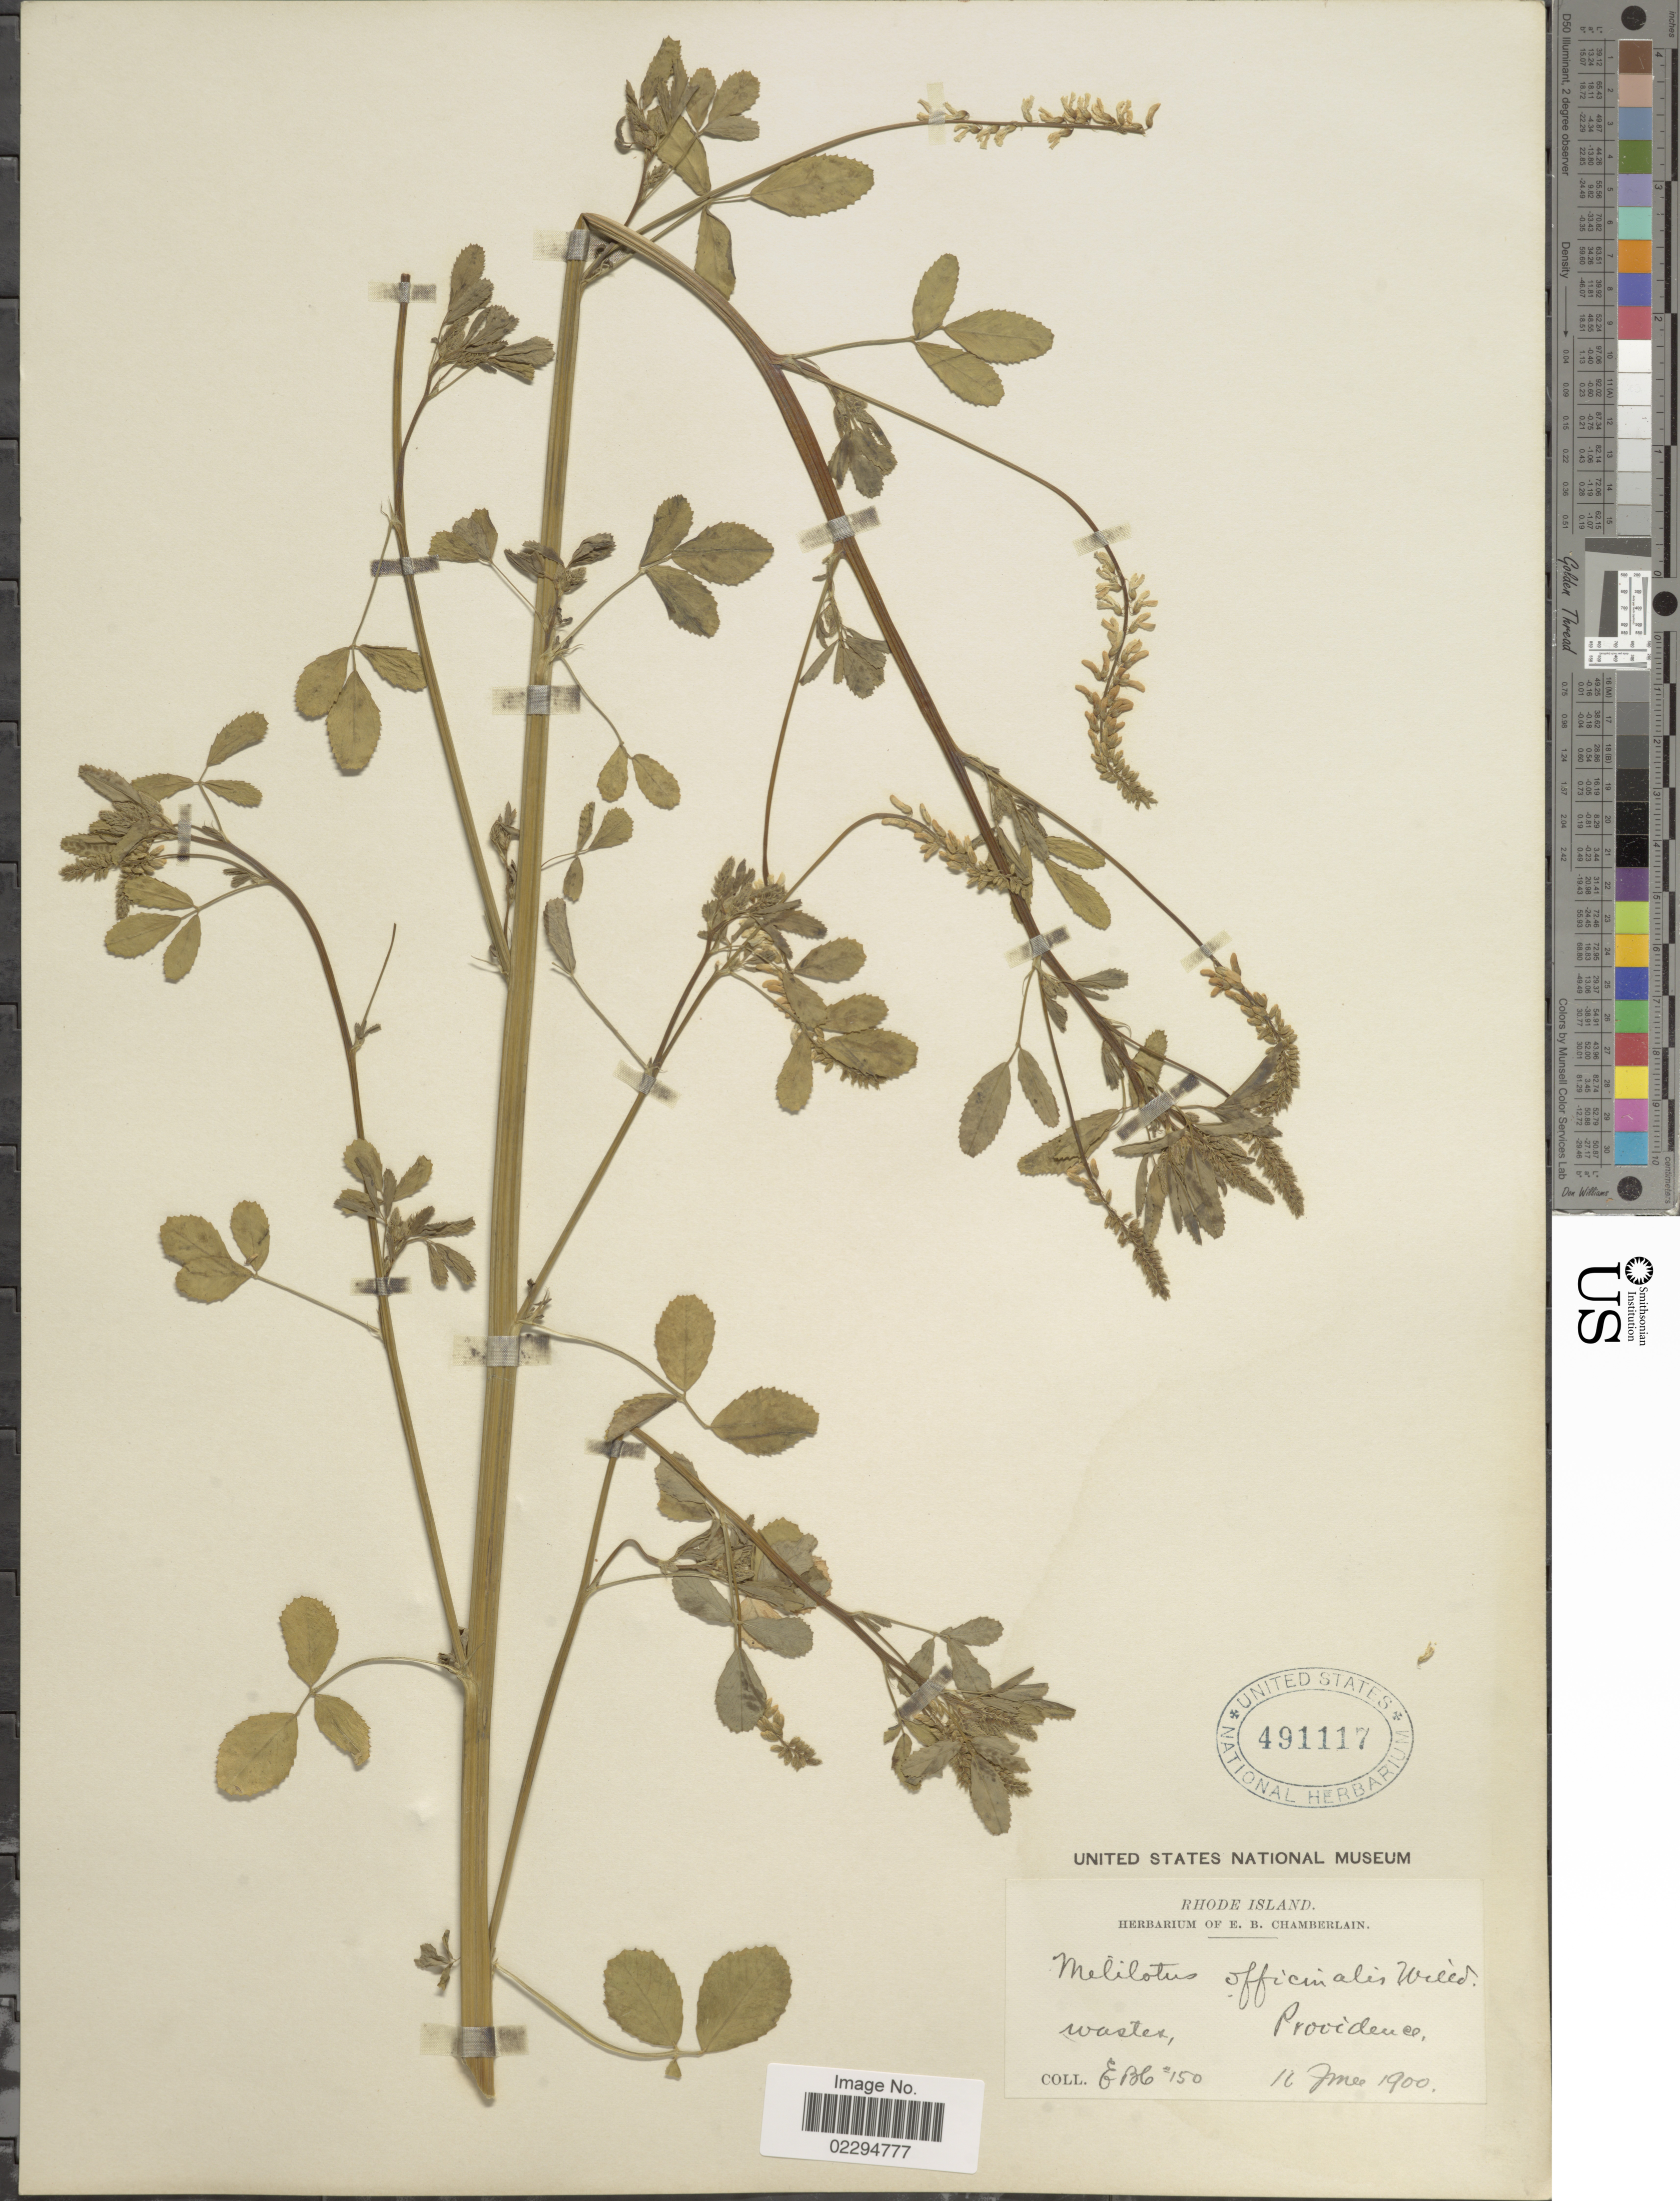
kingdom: Plantae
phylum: Tracheophyta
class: Magnoliopsida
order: Fabales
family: Fabaceae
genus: Melilotus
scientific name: Melilotus officinalis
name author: (L.) Lam.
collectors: E. Chamberlain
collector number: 150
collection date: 1900-06-11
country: United States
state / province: Rhode Island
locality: Providence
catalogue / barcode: US 491117